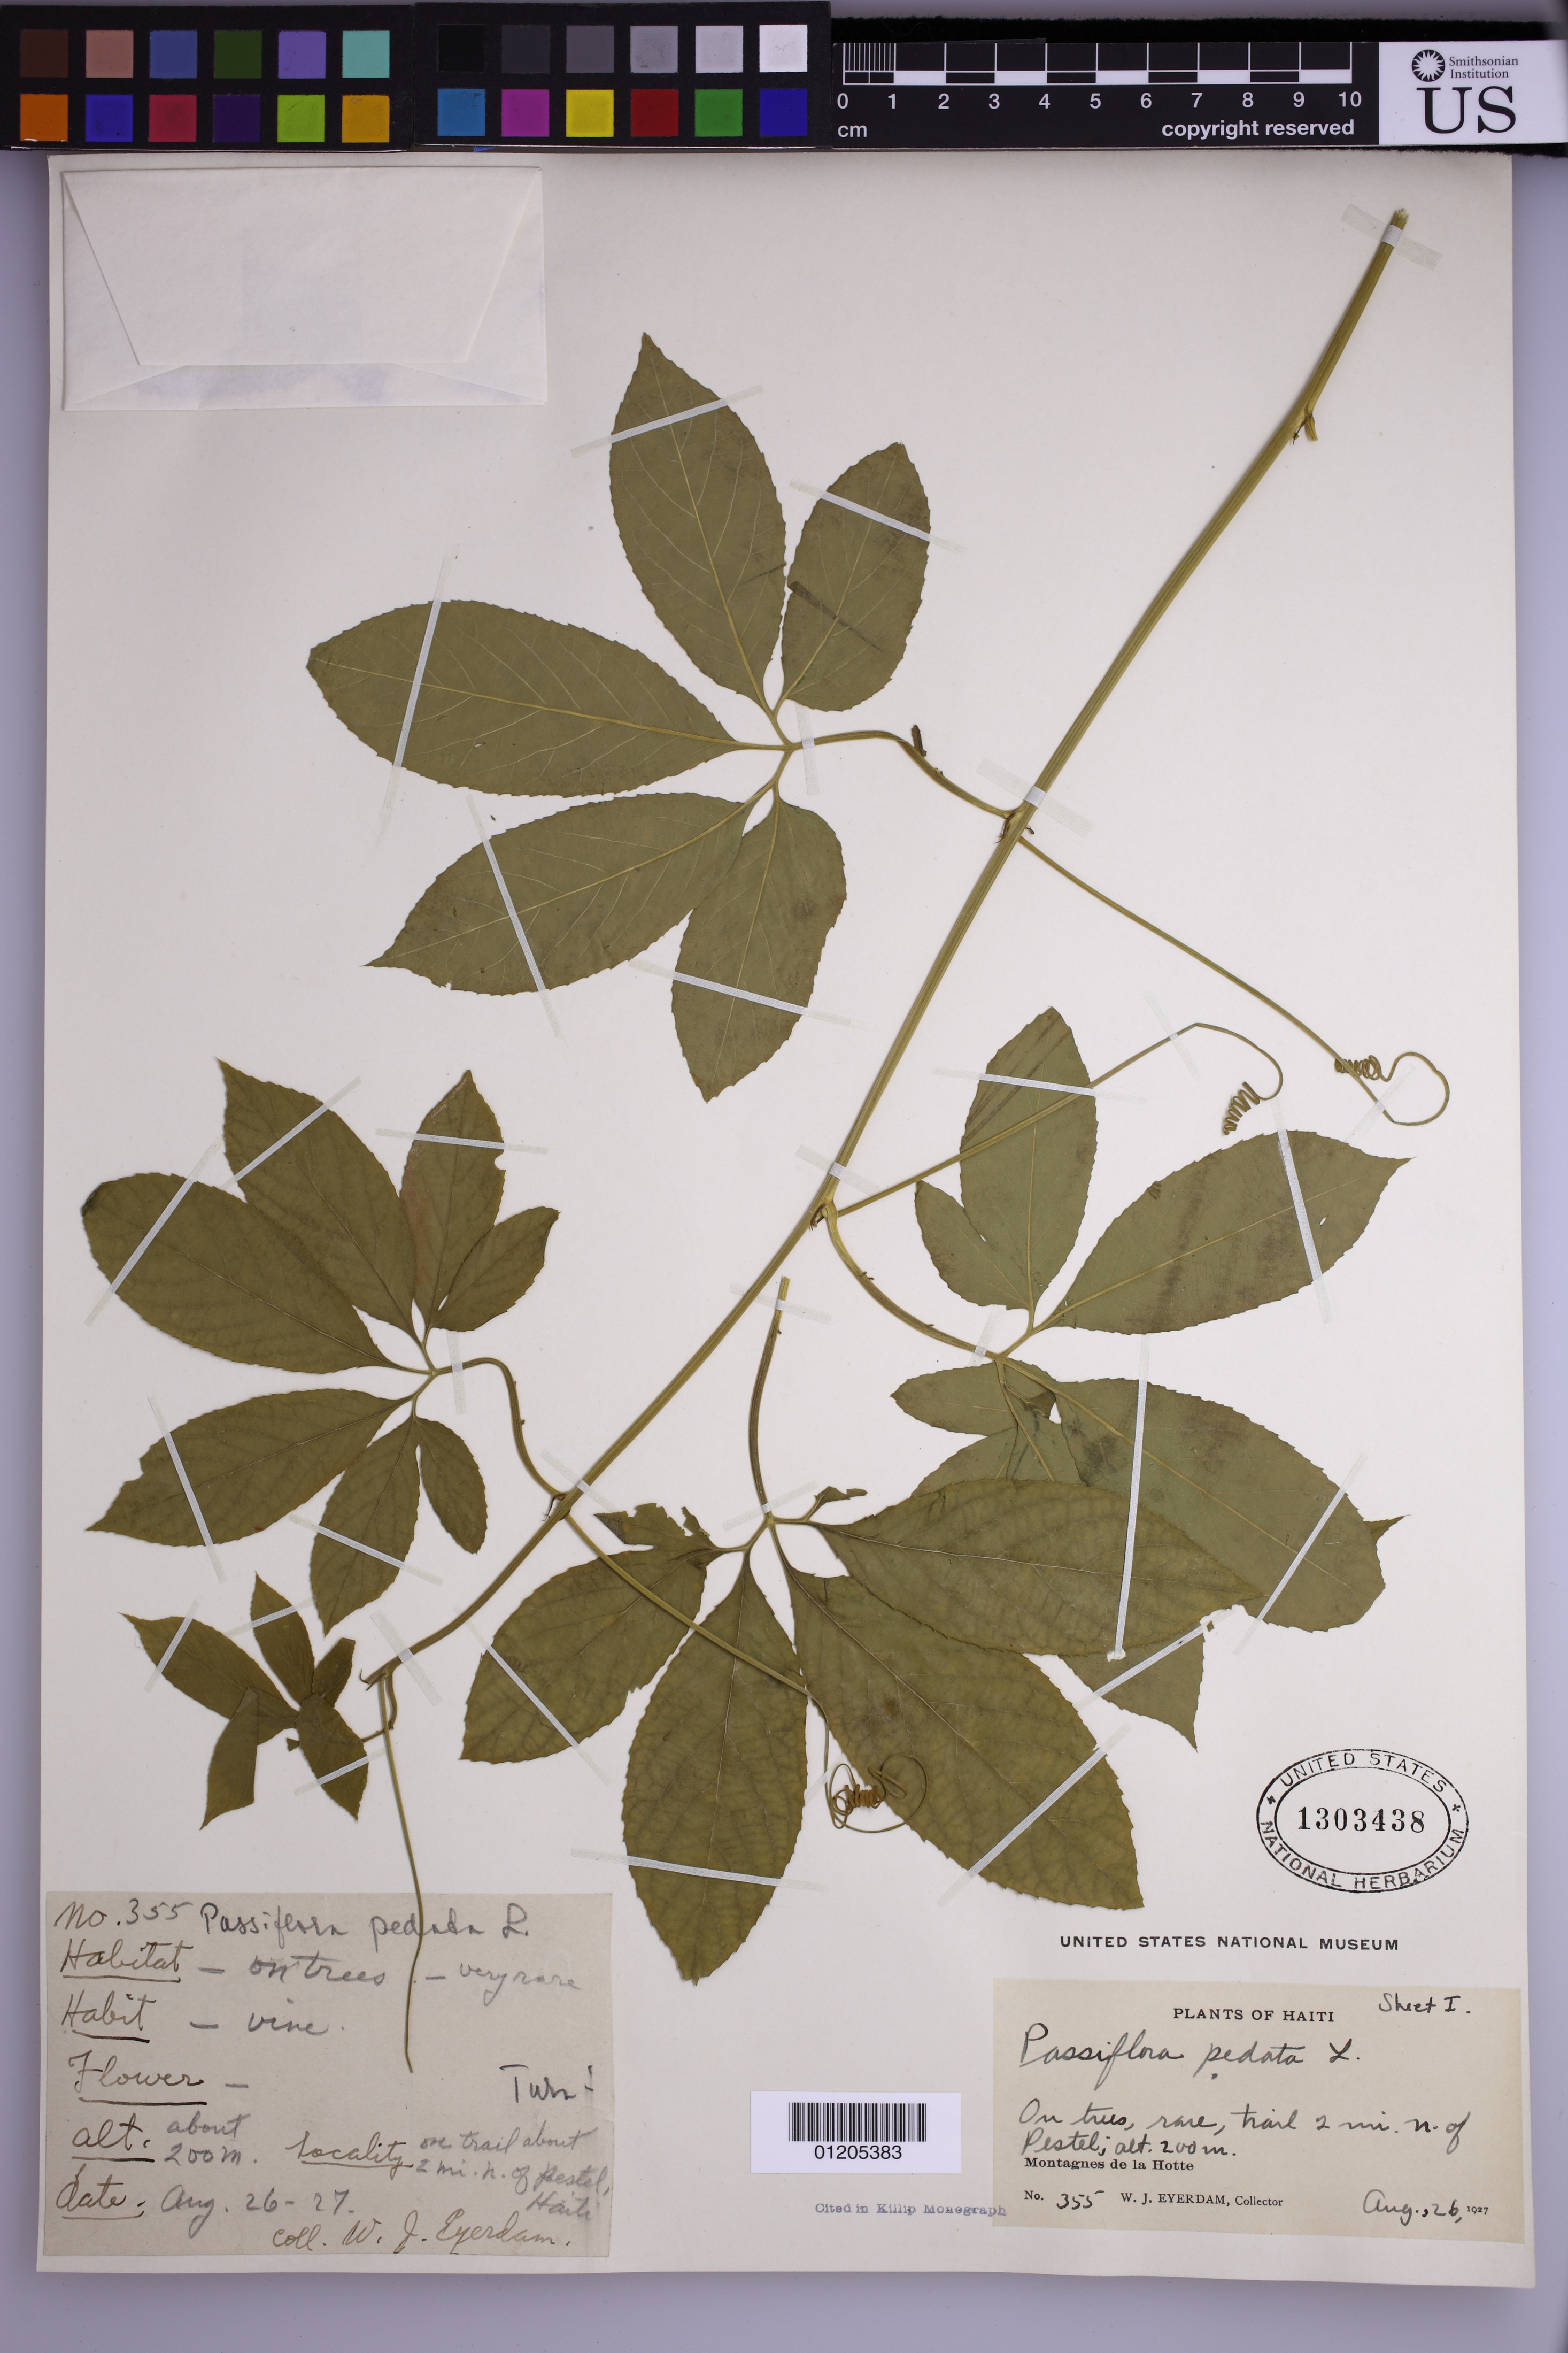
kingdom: Plantae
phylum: Tracheophyta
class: Magnoliopsida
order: Malpighiales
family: Passifloraceae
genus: Passiflora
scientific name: Passiflora pedata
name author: L.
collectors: W. J. Eyerdam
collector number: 355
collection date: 1927-08-26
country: Haiti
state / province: Grand'Anse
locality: On trees, rare, trail 2 mi n. of Pestel;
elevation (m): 200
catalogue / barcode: US 1303438